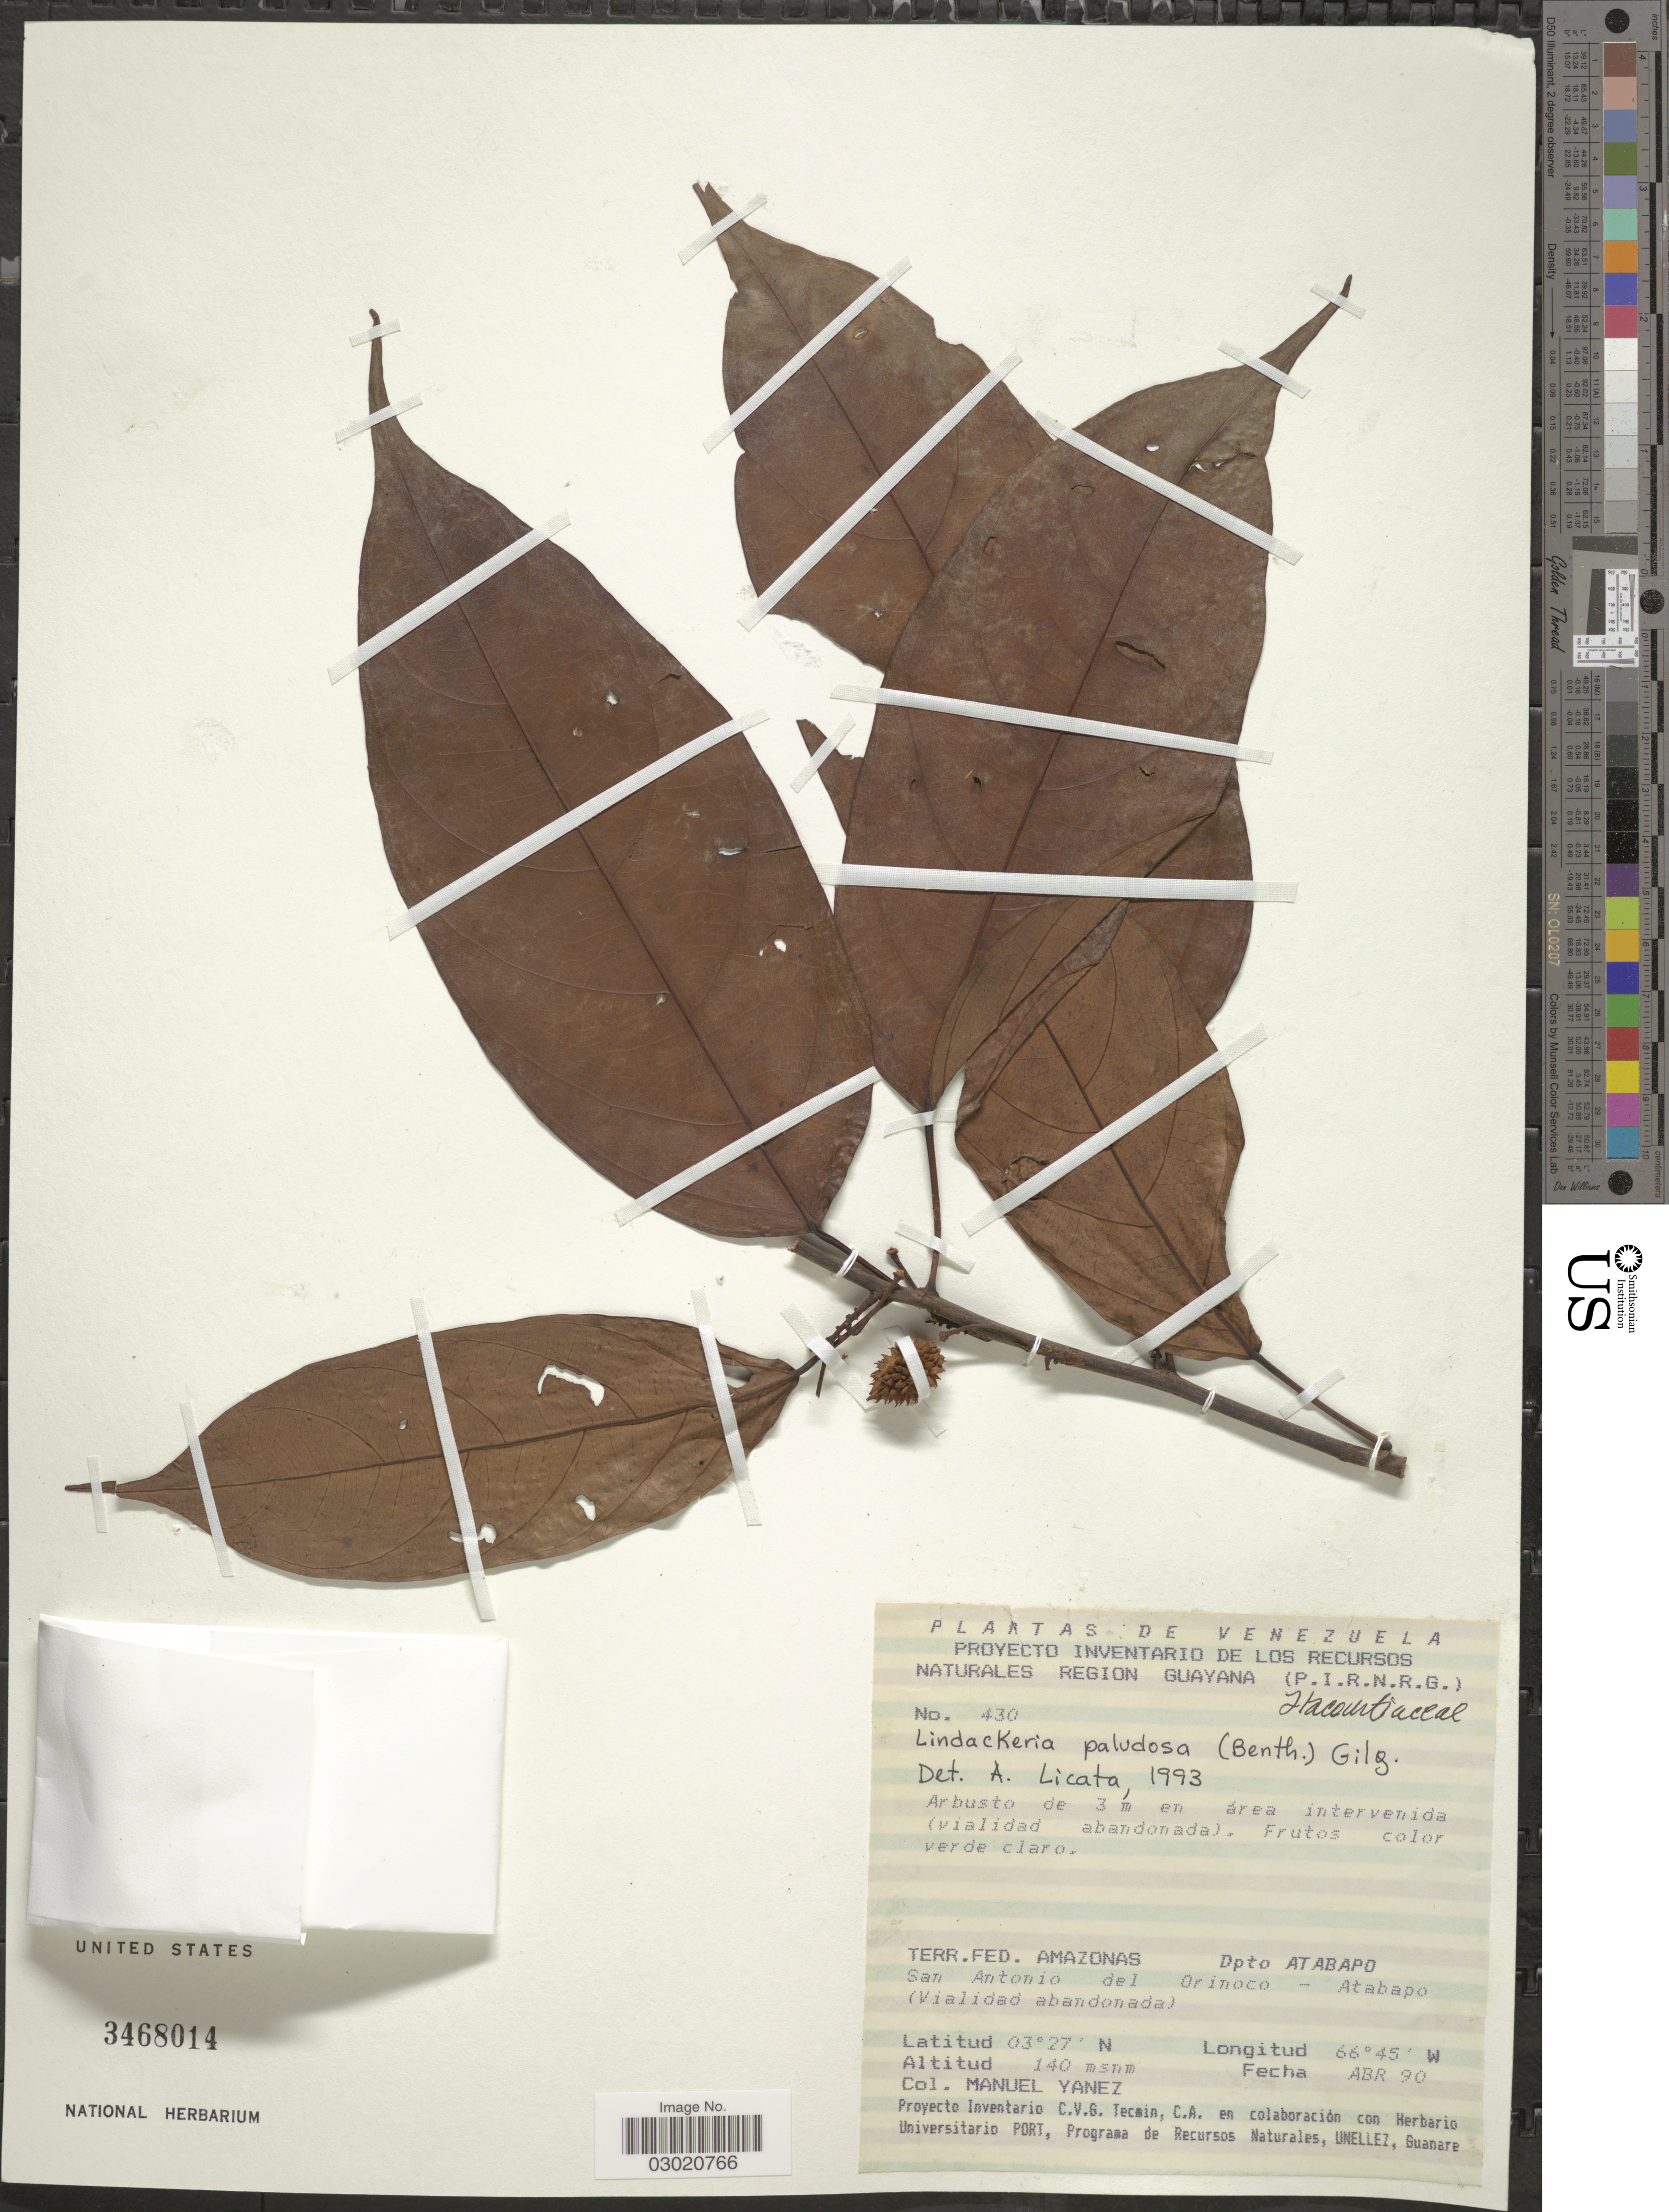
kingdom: Plantae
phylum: Tracheophyta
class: Magnoliopsida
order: Malpighiales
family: Achariaceae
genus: Lindackeria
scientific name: Lindackeria paludosa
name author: (Benth.) Gilg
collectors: M. Yánez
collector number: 430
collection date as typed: Transcribed d/m/y: /4/90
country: Venezuela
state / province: Amazonas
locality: Terr. Fed. Amazonas, Dpto. Atabapo, San Antonio del Orinoco - Atabapo.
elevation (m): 140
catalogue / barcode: US 3468014